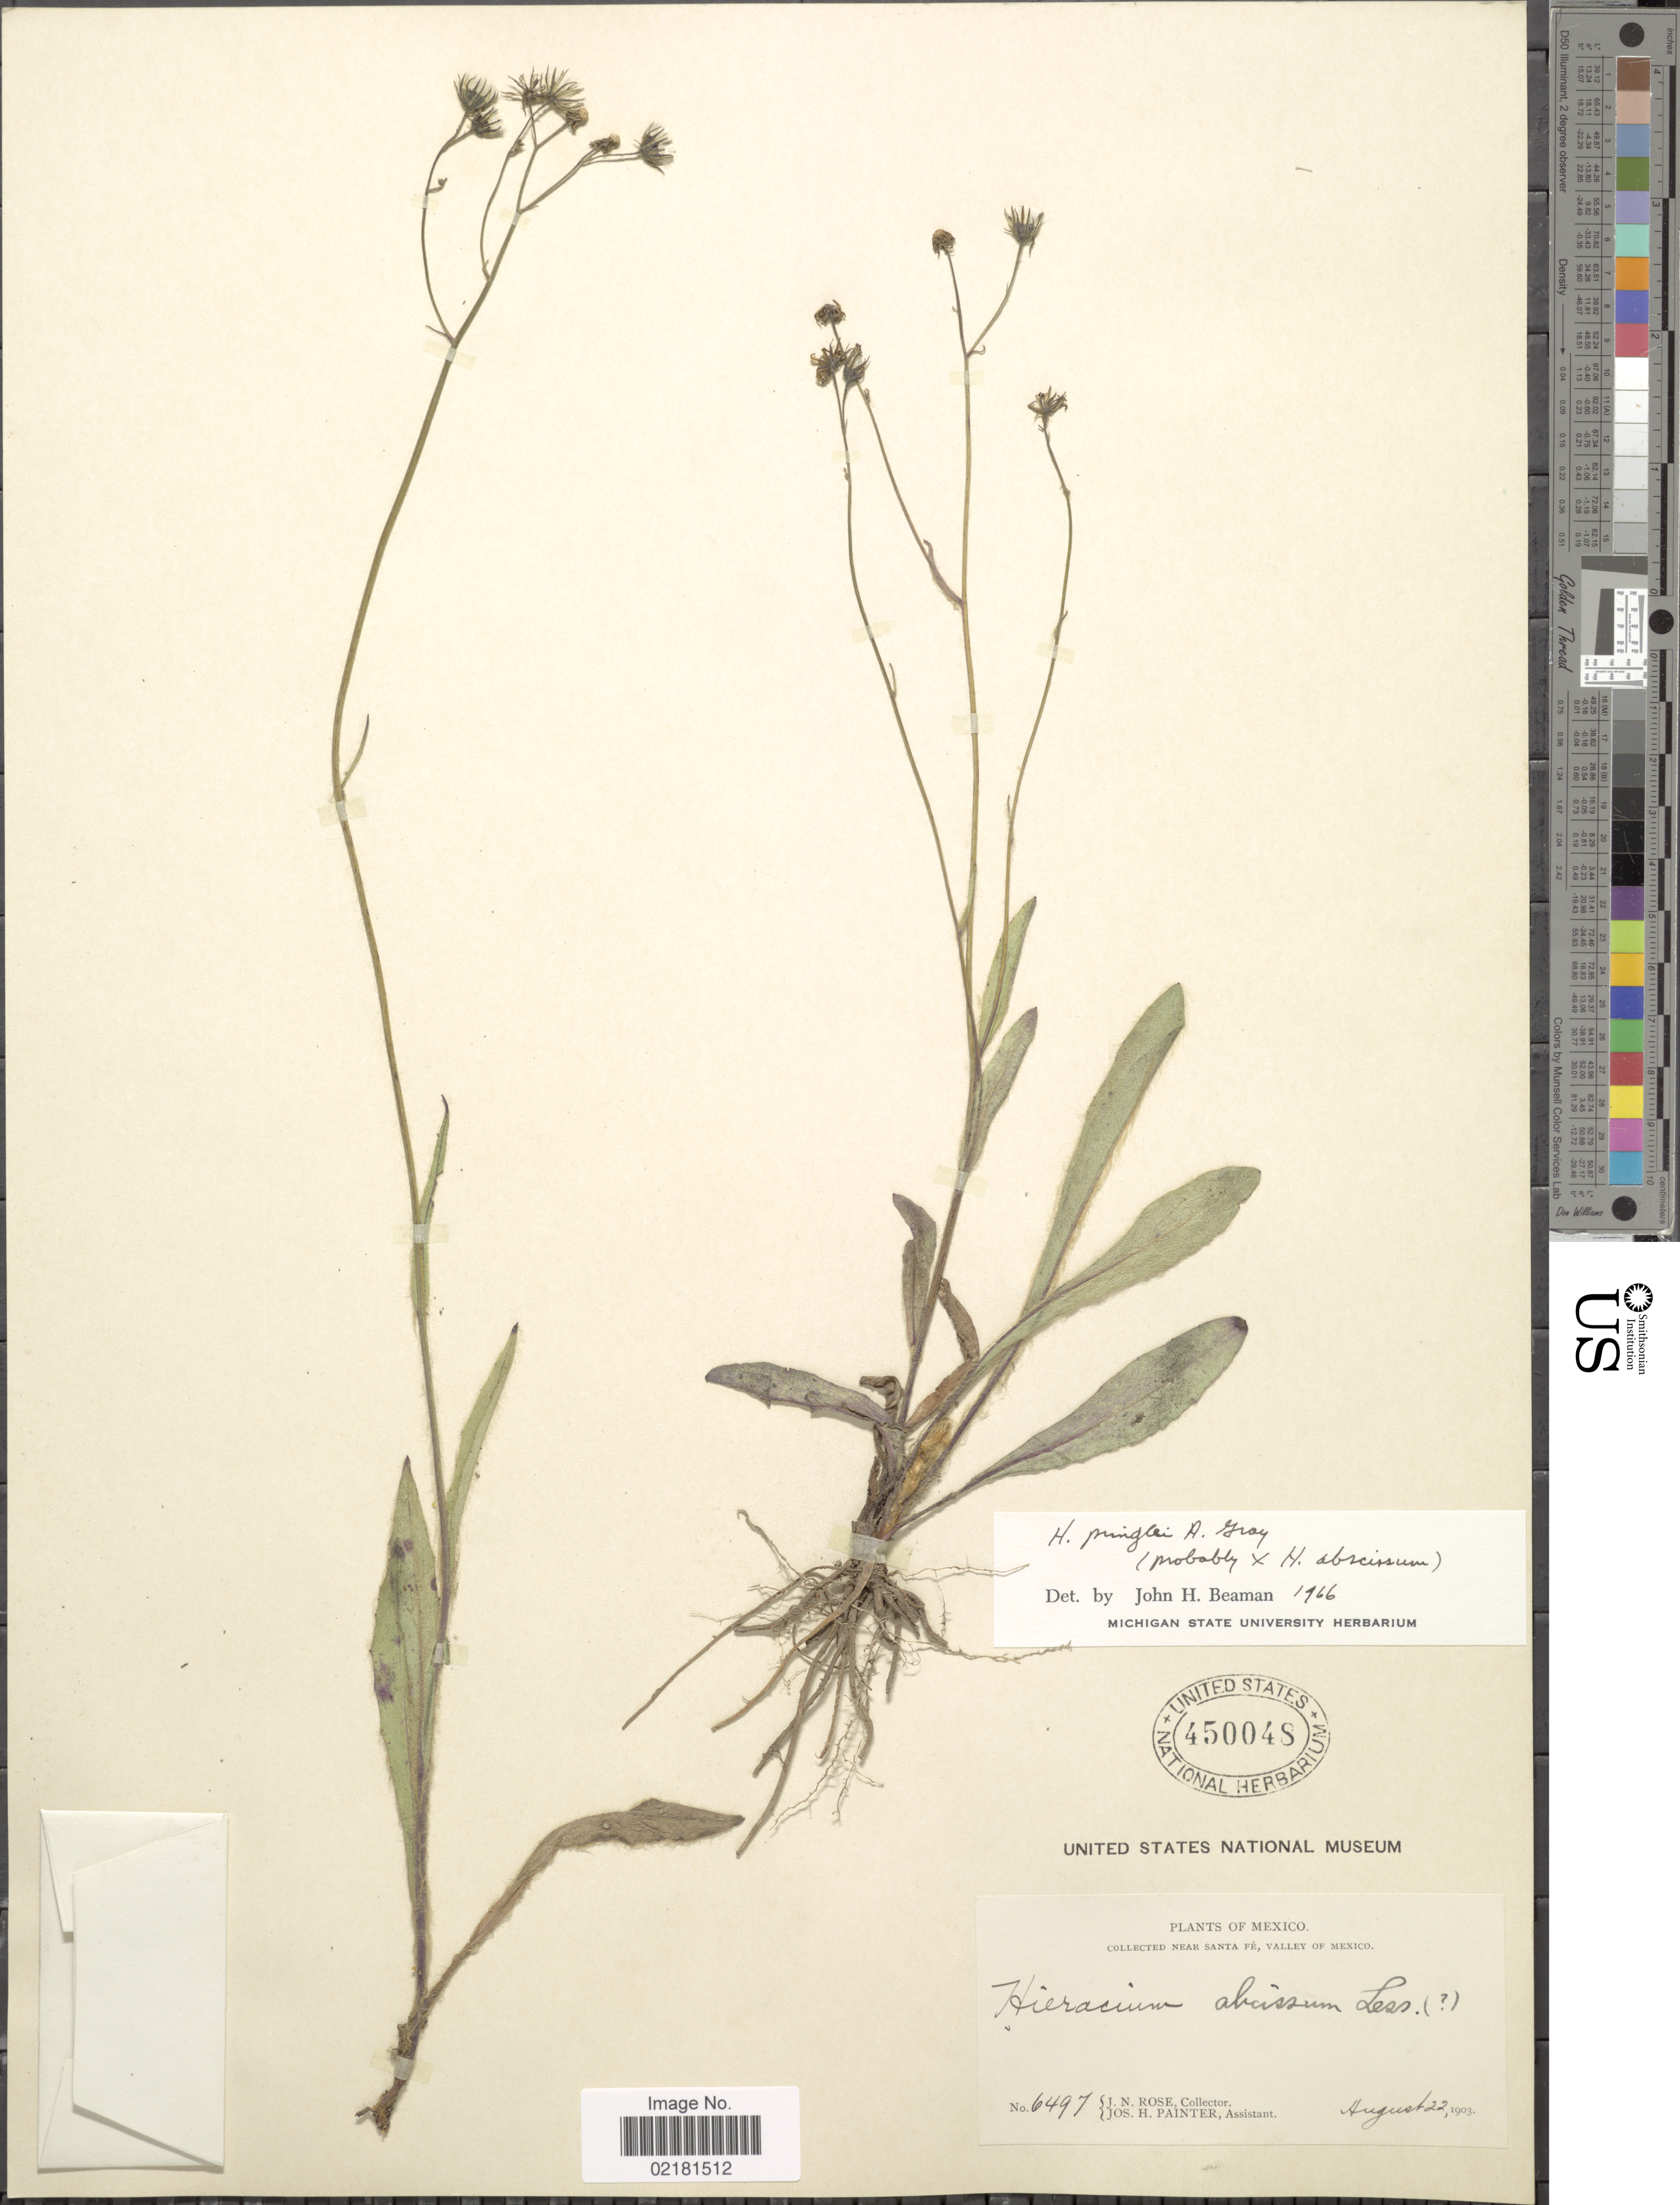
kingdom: Plantae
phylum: Tracheophyta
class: Magnoliopsida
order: Asterales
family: Asteraceae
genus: Hieracium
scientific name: Hieracium pringlei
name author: A. Gray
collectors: J. N. Rose & J. H. Painter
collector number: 6497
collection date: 1903-08-22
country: Mexico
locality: Near Santa Fé, Valley of Mexico.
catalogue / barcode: US 450048